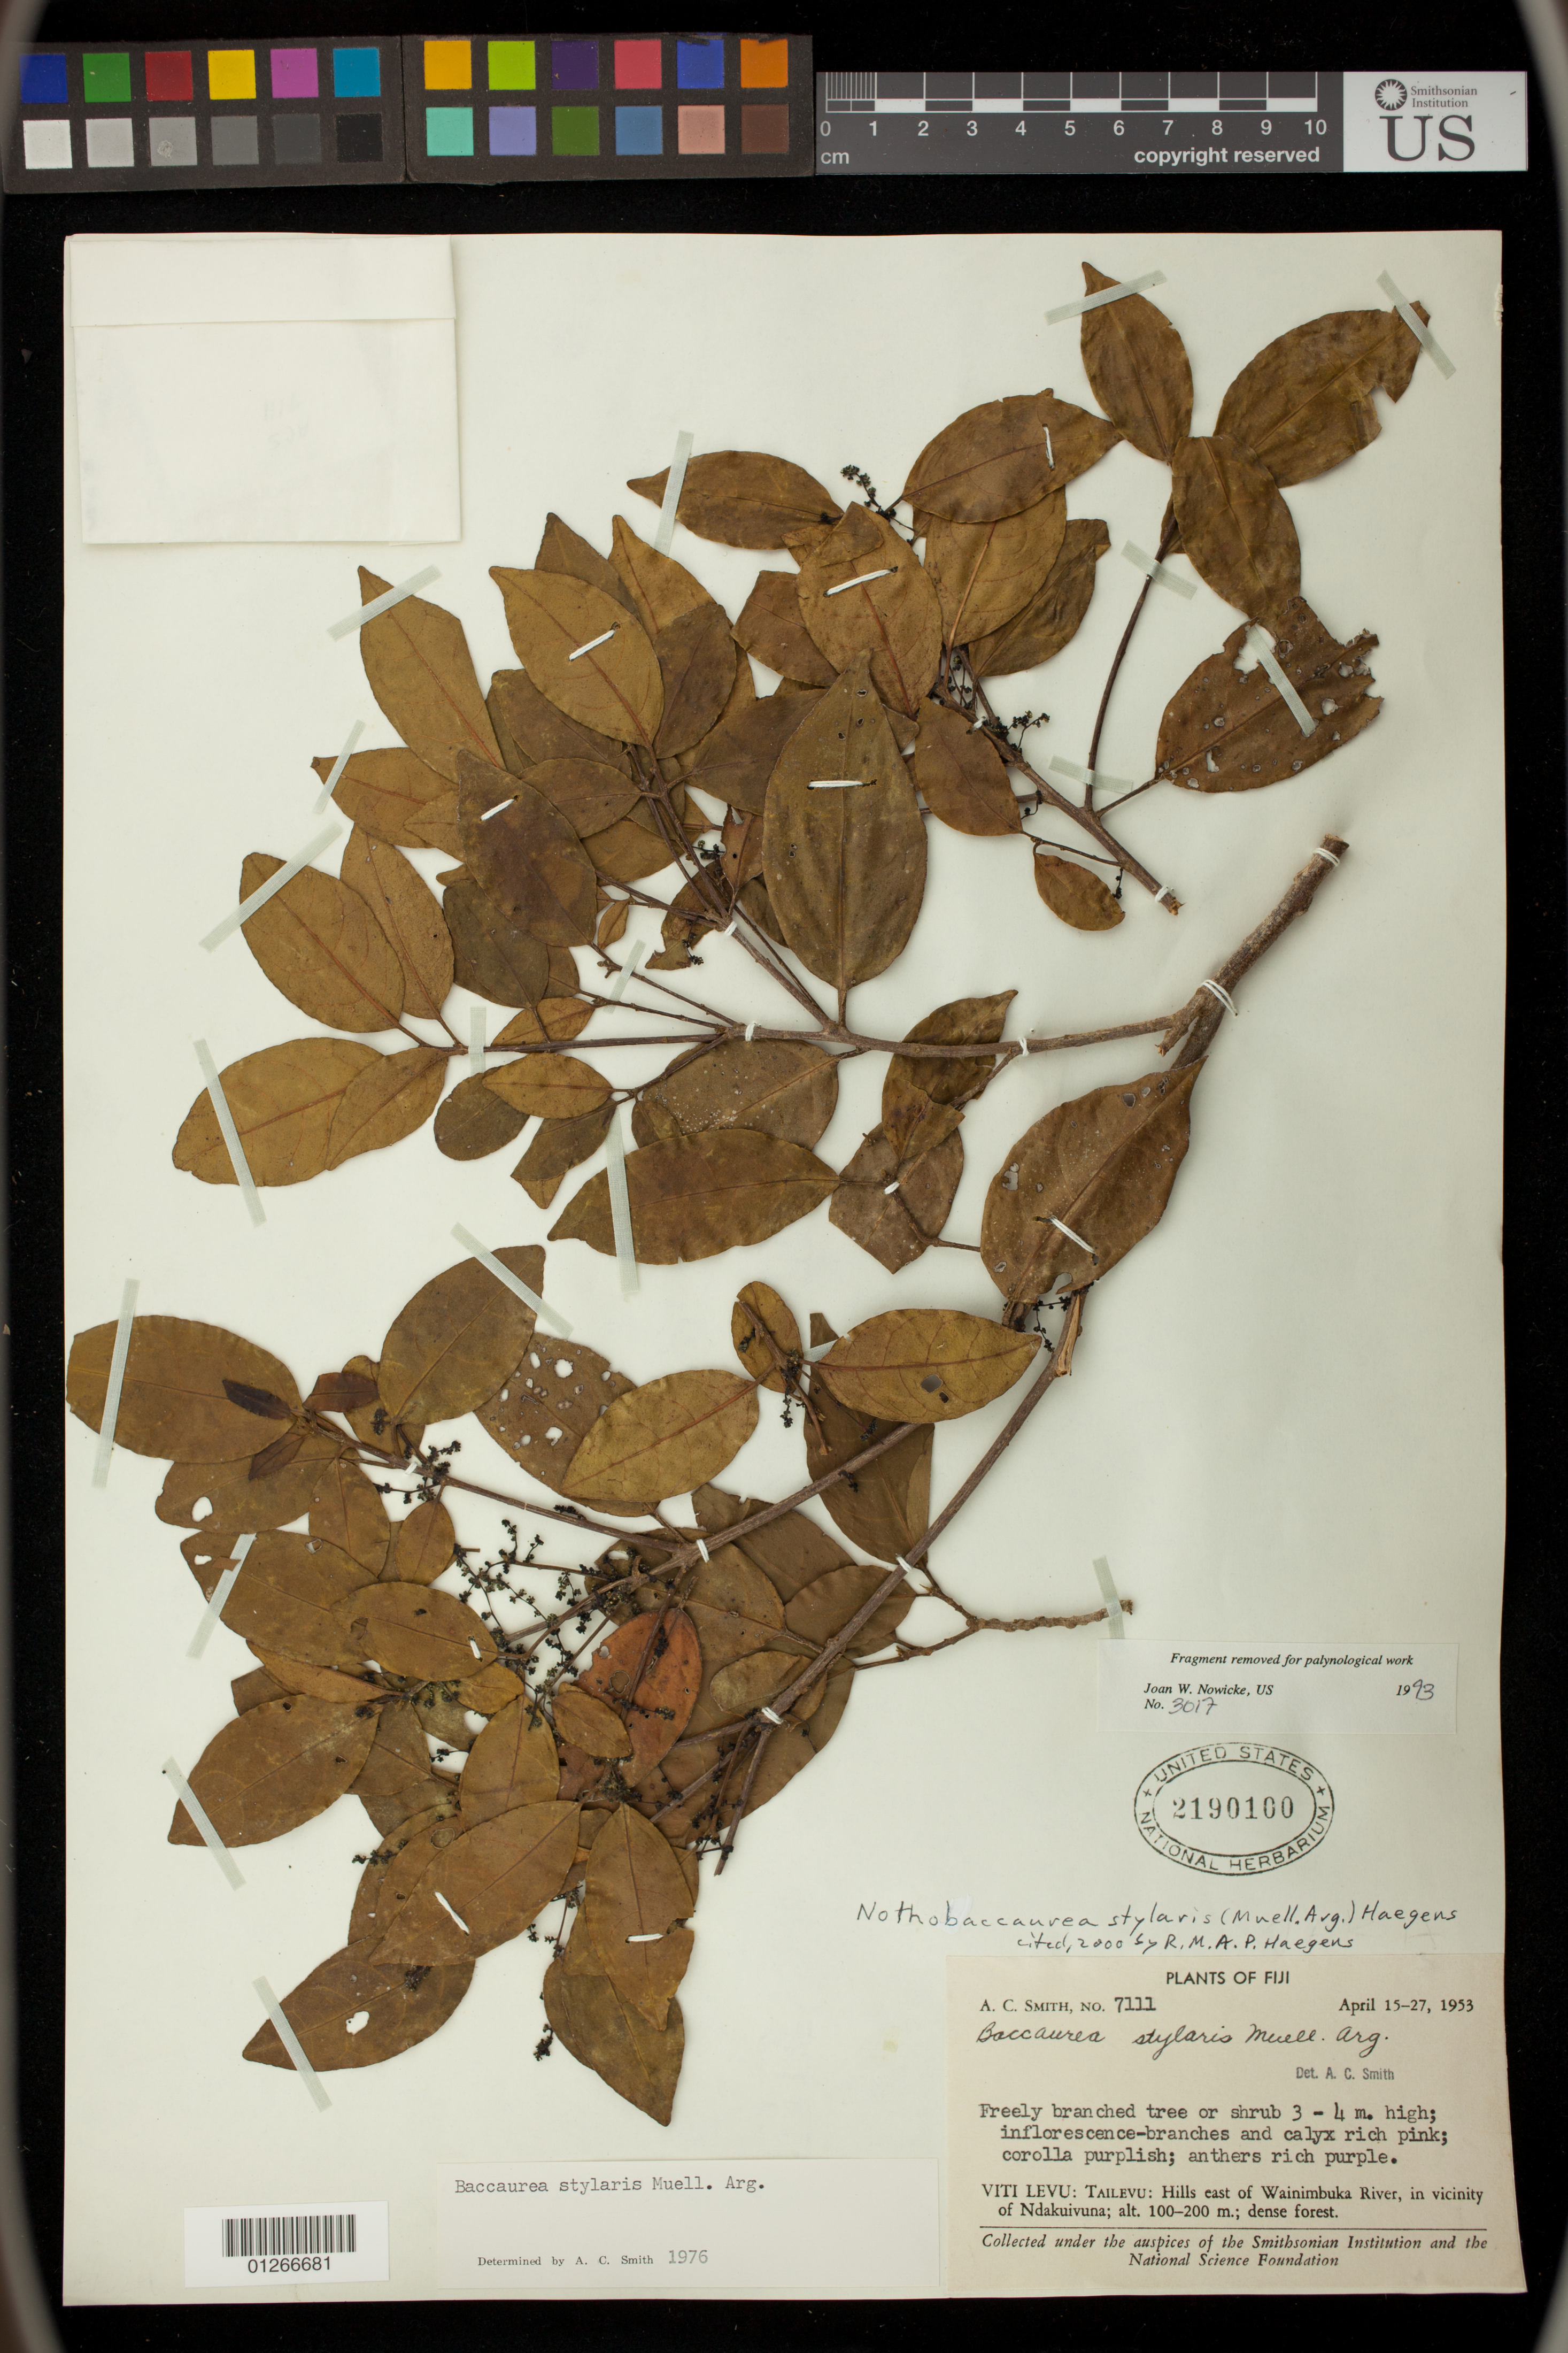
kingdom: Plantae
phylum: Tracheophyta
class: Magnoliopsida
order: Malpighiales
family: Phyllanthaceae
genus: Nothobaccaurea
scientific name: Nothobaccaurea stylaris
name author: (Müll. Arg.) Haegens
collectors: A. C. Smith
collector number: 7111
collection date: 1953-04-15/1953-04-27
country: Fiji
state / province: Central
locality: Viti Levu: Tailevu: Hills east of Wainimbuka River, in vicinity of Ndakuivuna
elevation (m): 100